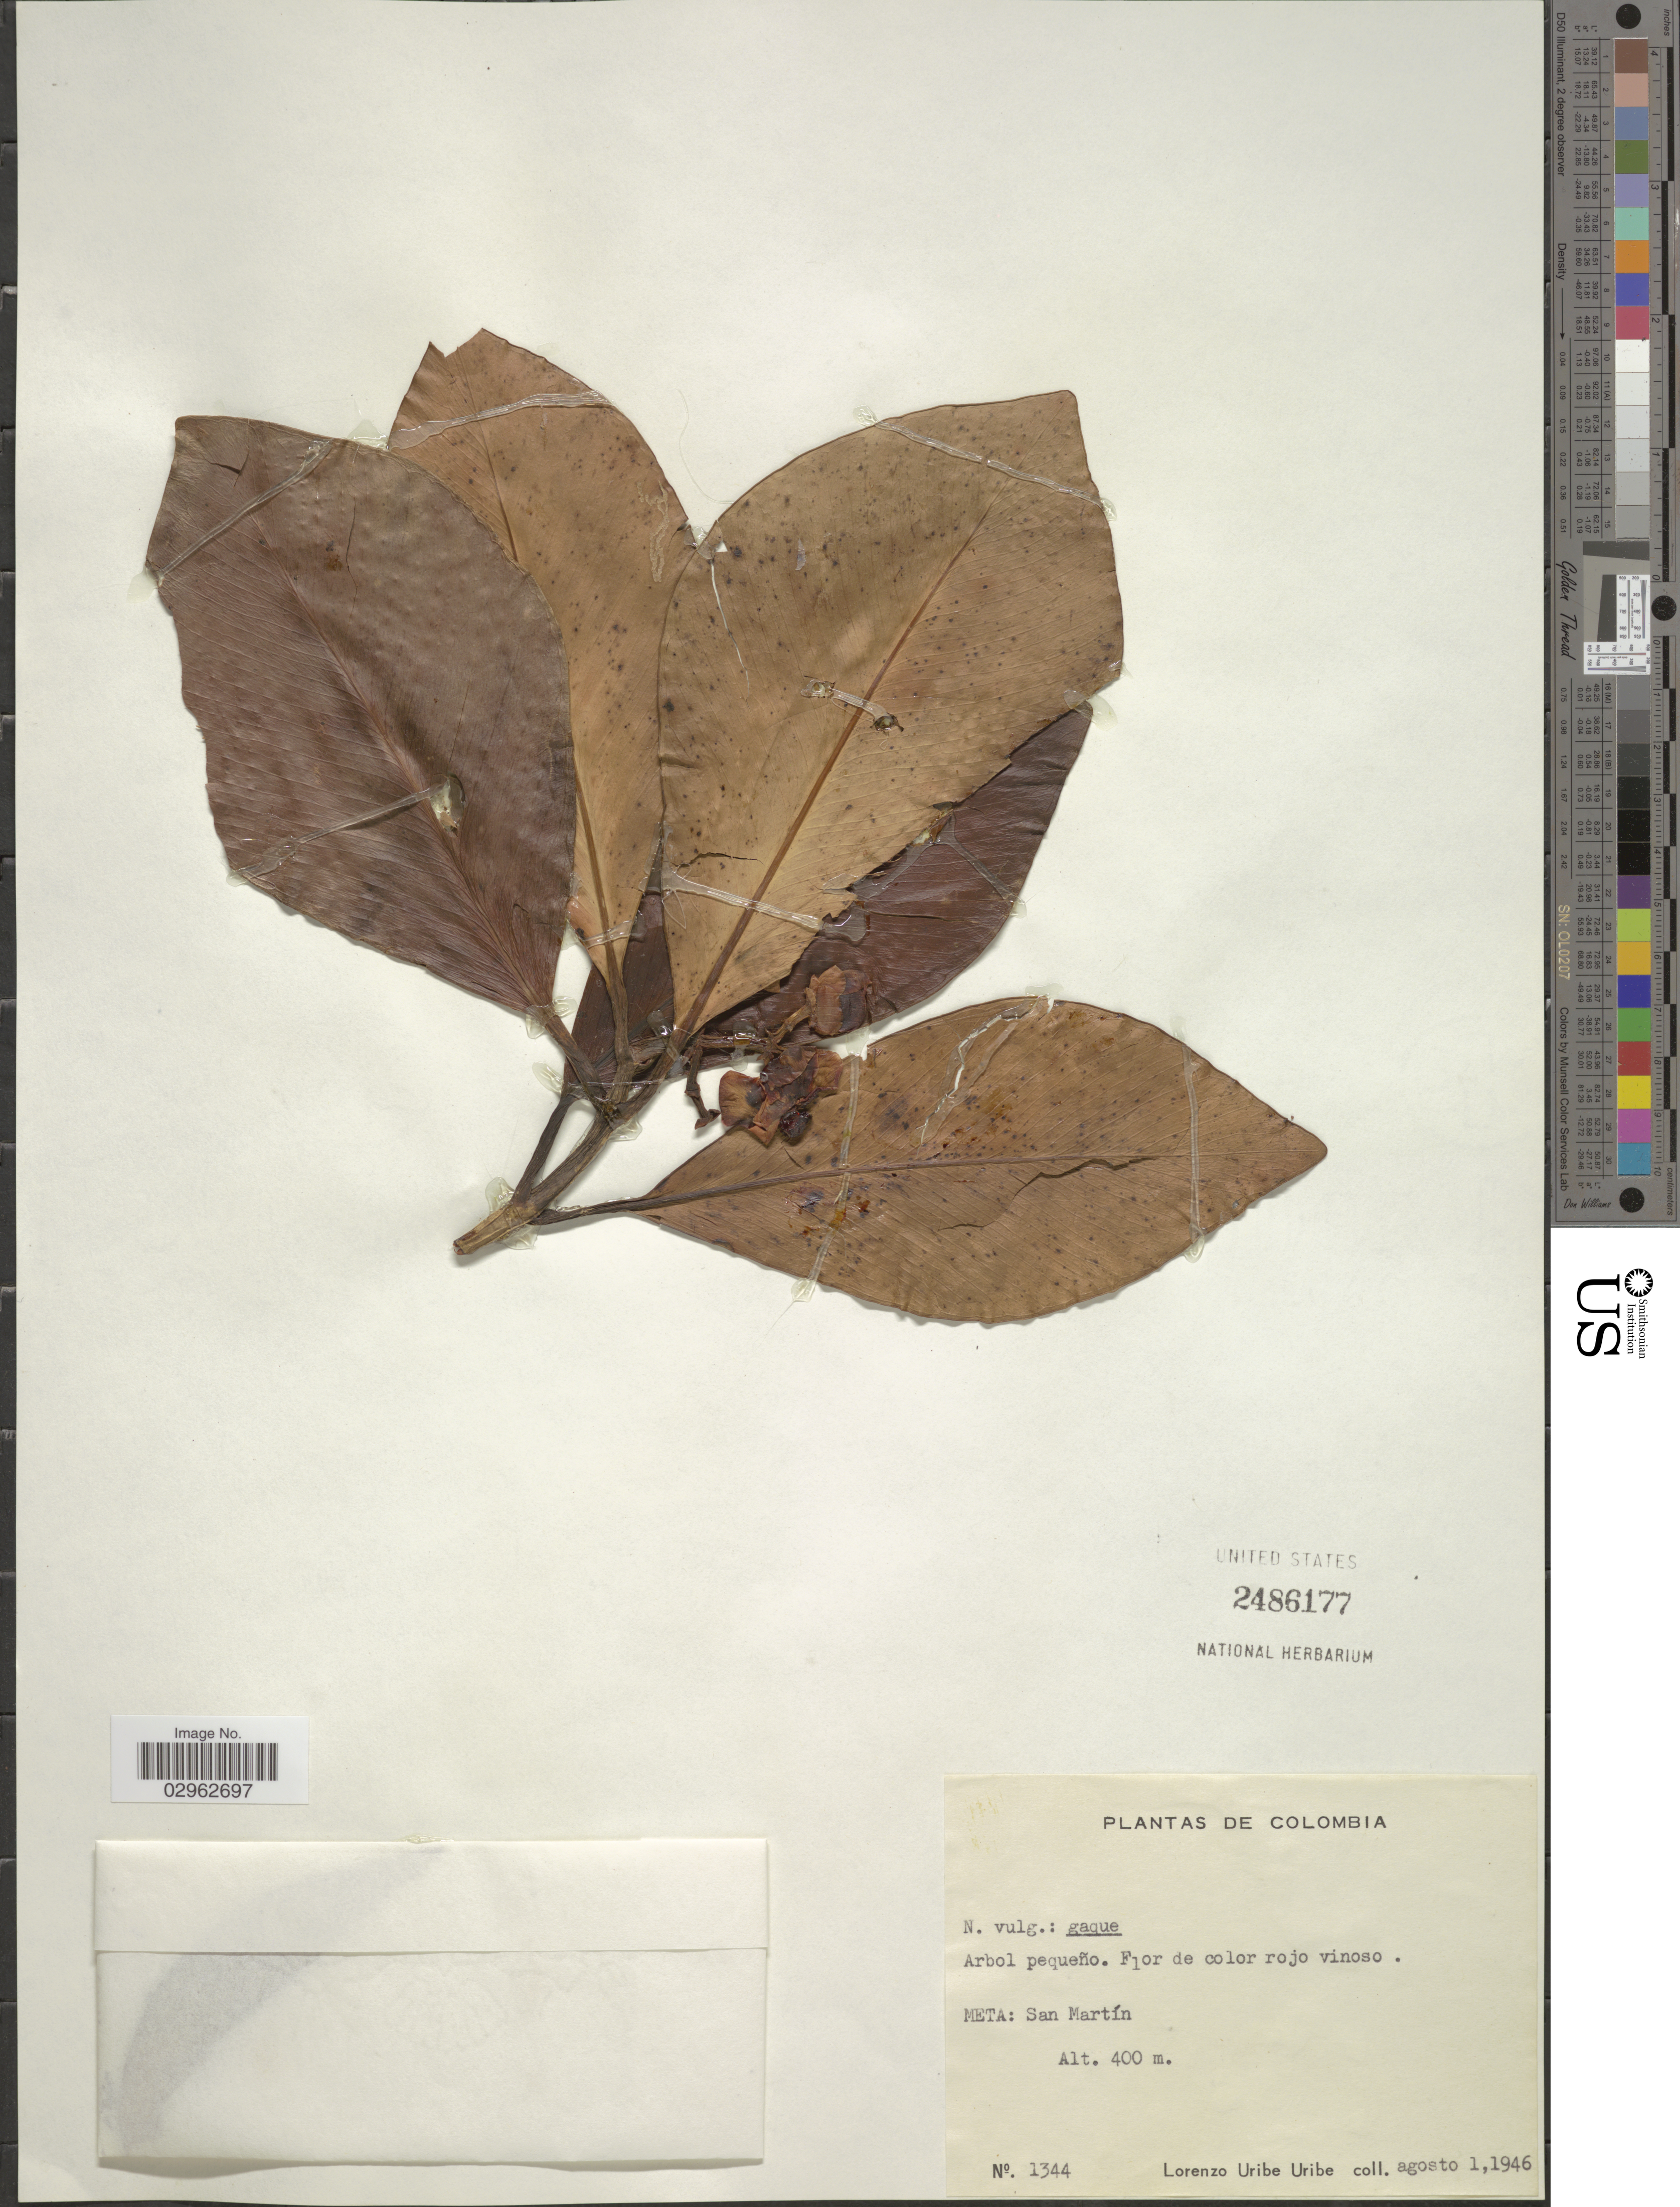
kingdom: Plantae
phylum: Tracheophyta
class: Magnoliopsida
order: Malpighiales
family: Clusiaceae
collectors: L. Uribe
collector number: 1344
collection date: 1946-08-01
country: Colombia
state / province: Meta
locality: San Martín.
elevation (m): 400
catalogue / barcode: US 2486177